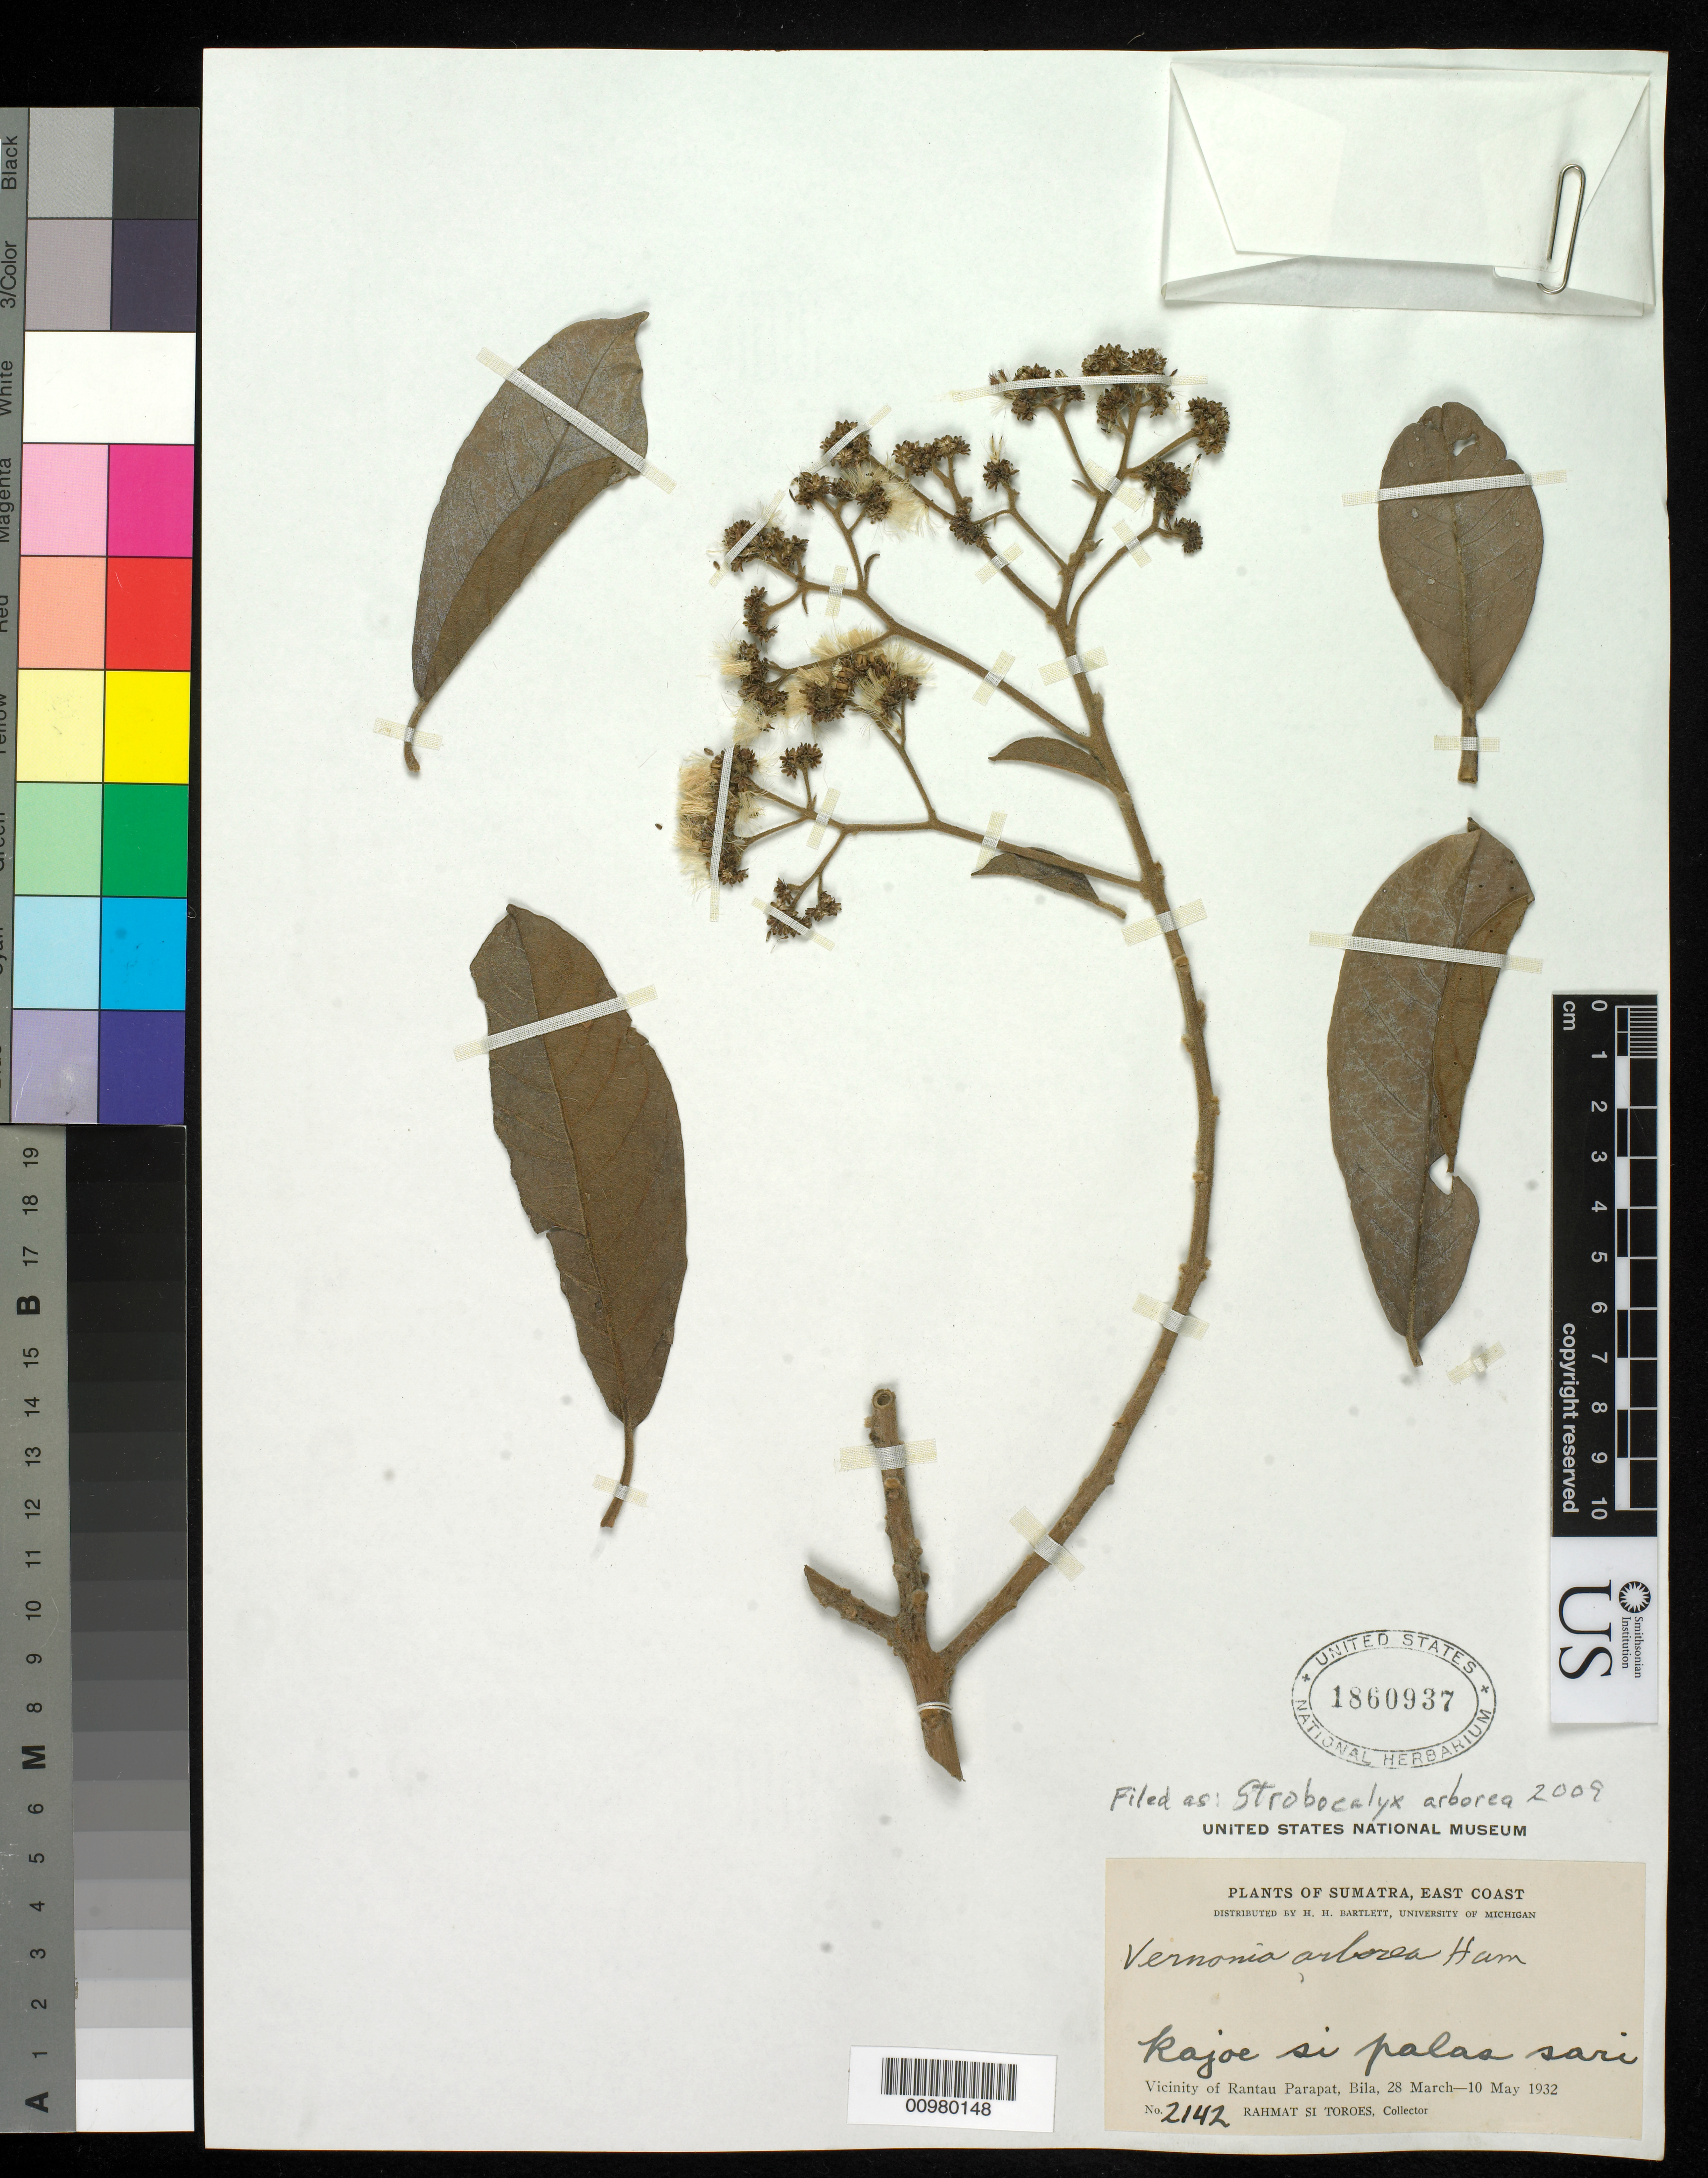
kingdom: Plantae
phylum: Tracheophyta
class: Magnoliopsida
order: Asterales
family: Asteraceae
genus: Strobocalyx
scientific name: Strobocalyx arborea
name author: (Buch.-Ham.) Sch. Bip.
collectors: Rahmat Si Boeea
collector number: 2142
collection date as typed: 28 Mar 1932 to 10 May 1932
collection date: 1932-03-28/1932-05-10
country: Indonesia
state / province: Sumatra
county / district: North Sumatra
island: Sumatra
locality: Vicinity of Rantau Parapat, Bila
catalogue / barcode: US 1860937